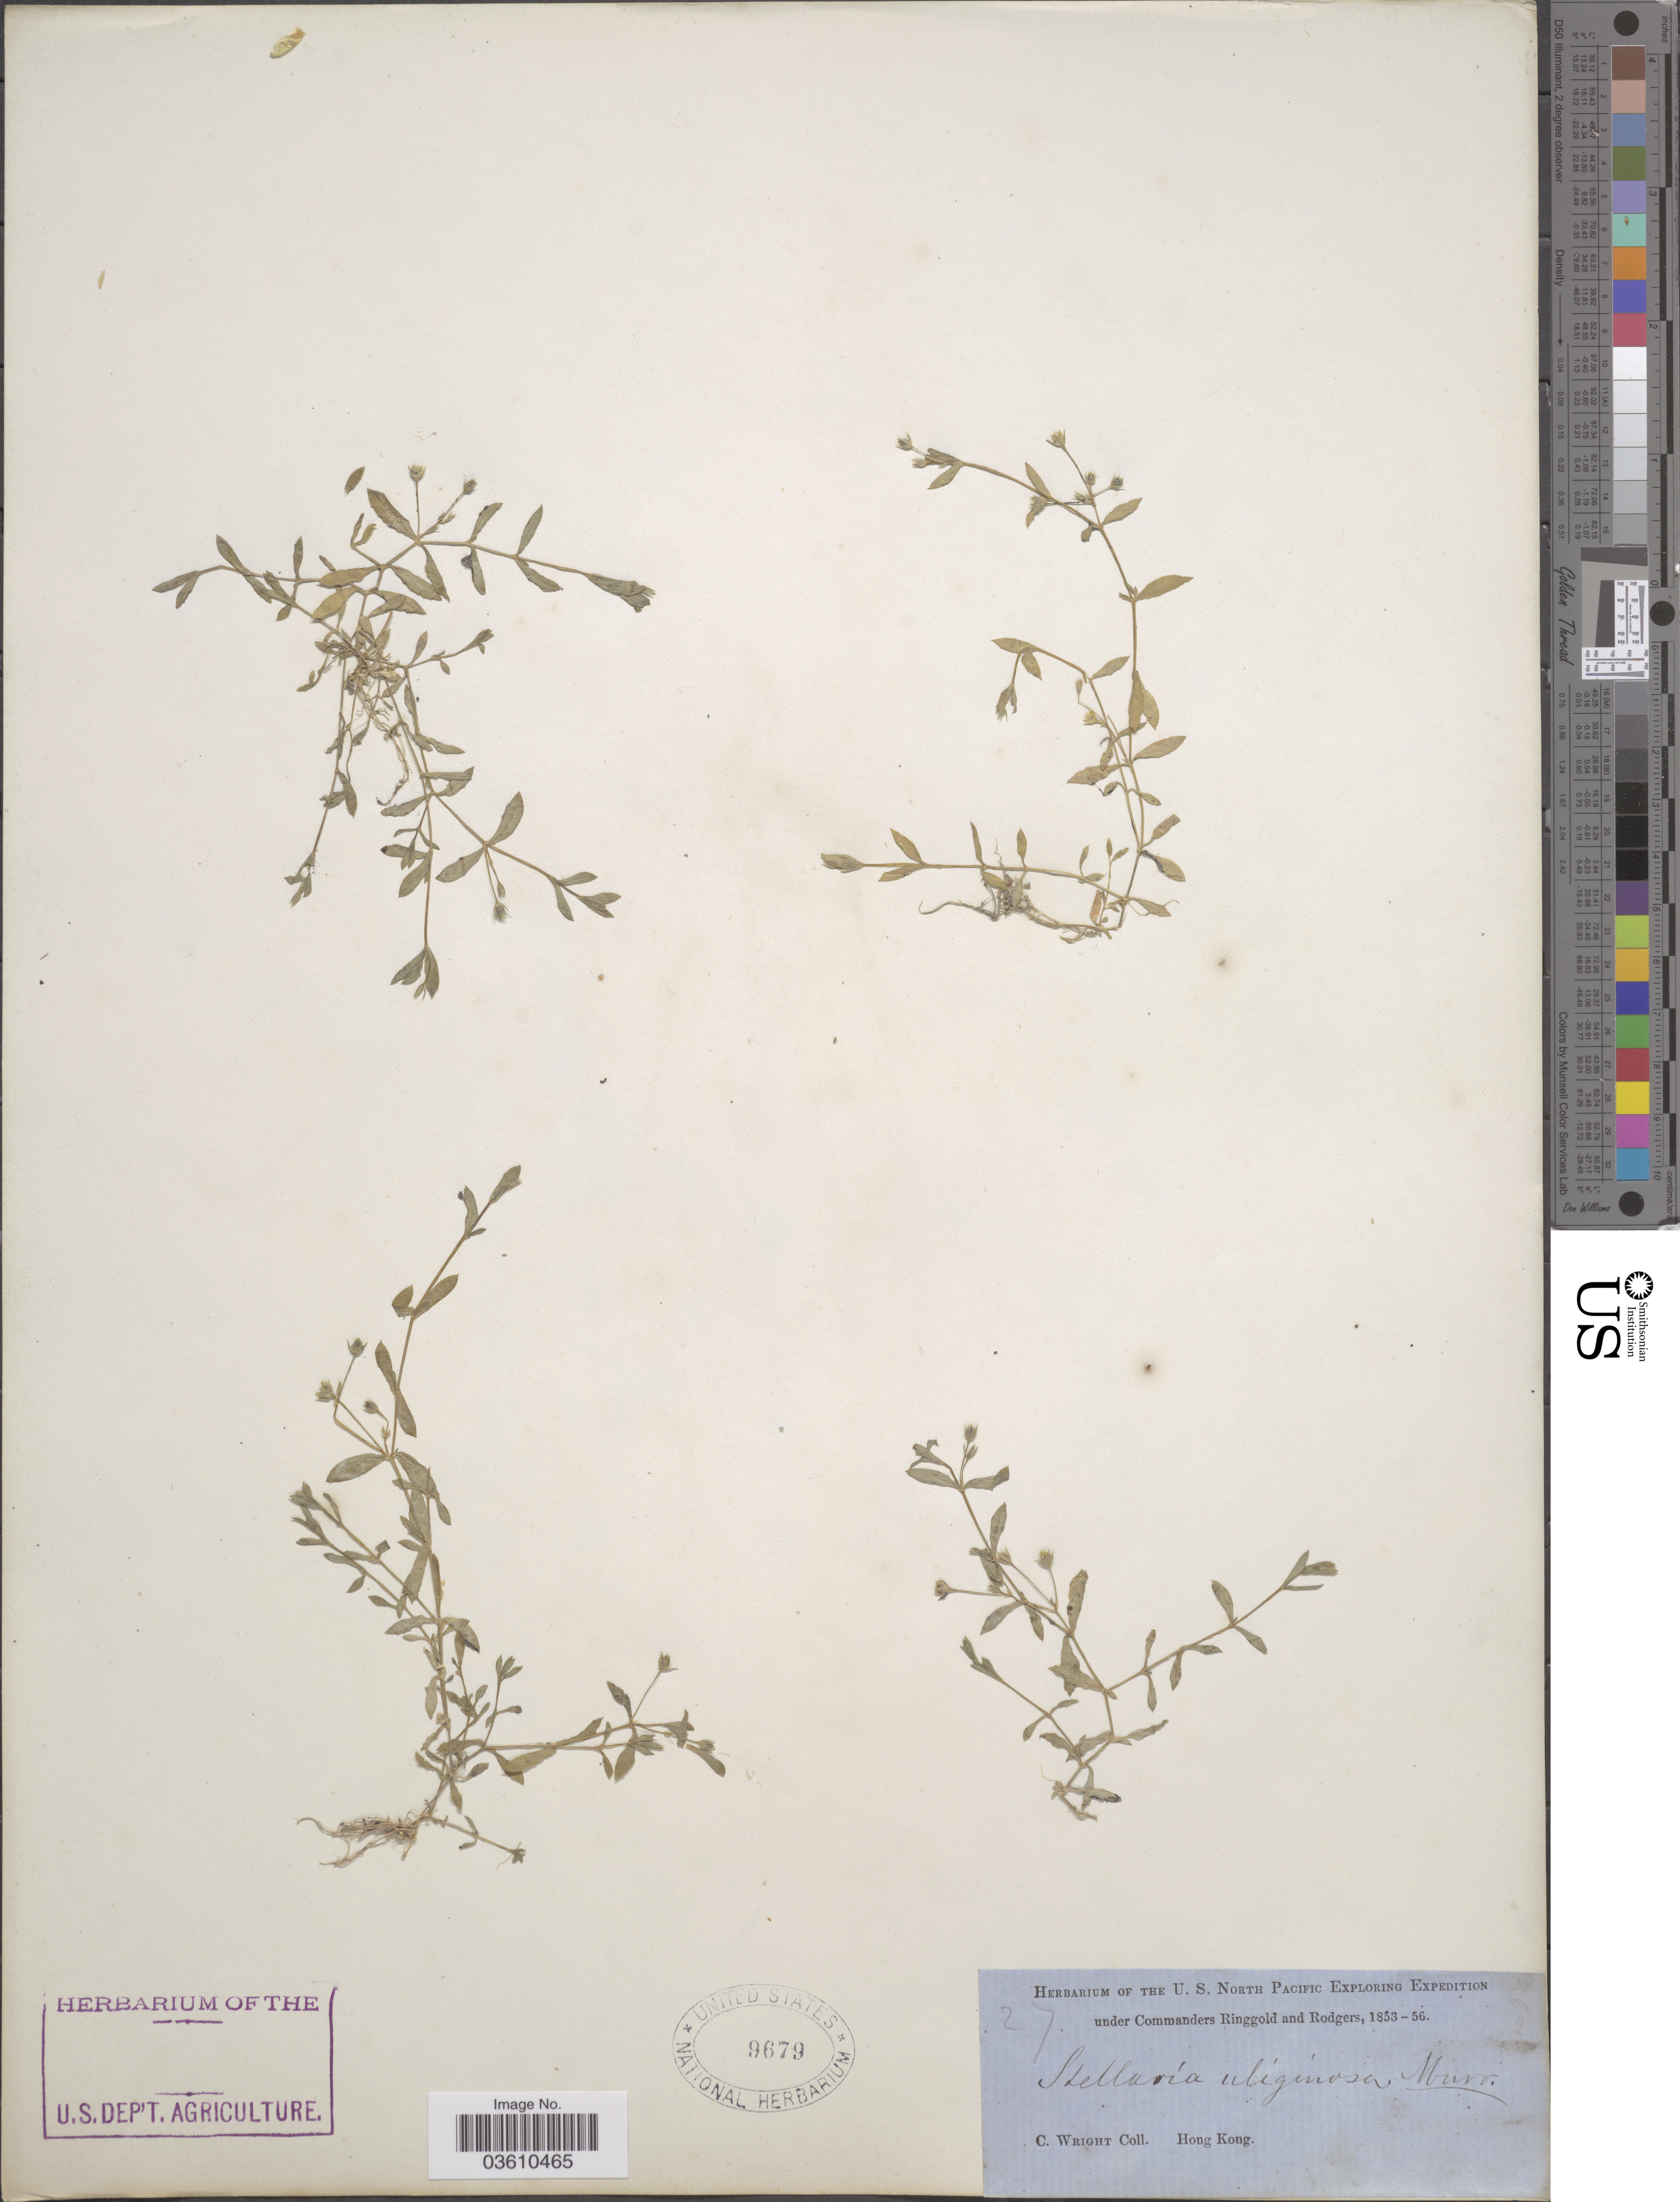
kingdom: Plantae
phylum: Tracheophyta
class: Magnoliopsida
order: Caryophyllales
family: Caryophyllaceae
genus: Stellaria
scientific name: Stellaria alsinoides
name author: Boiss. & Buhse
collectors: C. Wright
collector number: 27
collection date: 1853/1856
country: China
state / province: Hong Kong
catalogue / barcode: US 9679